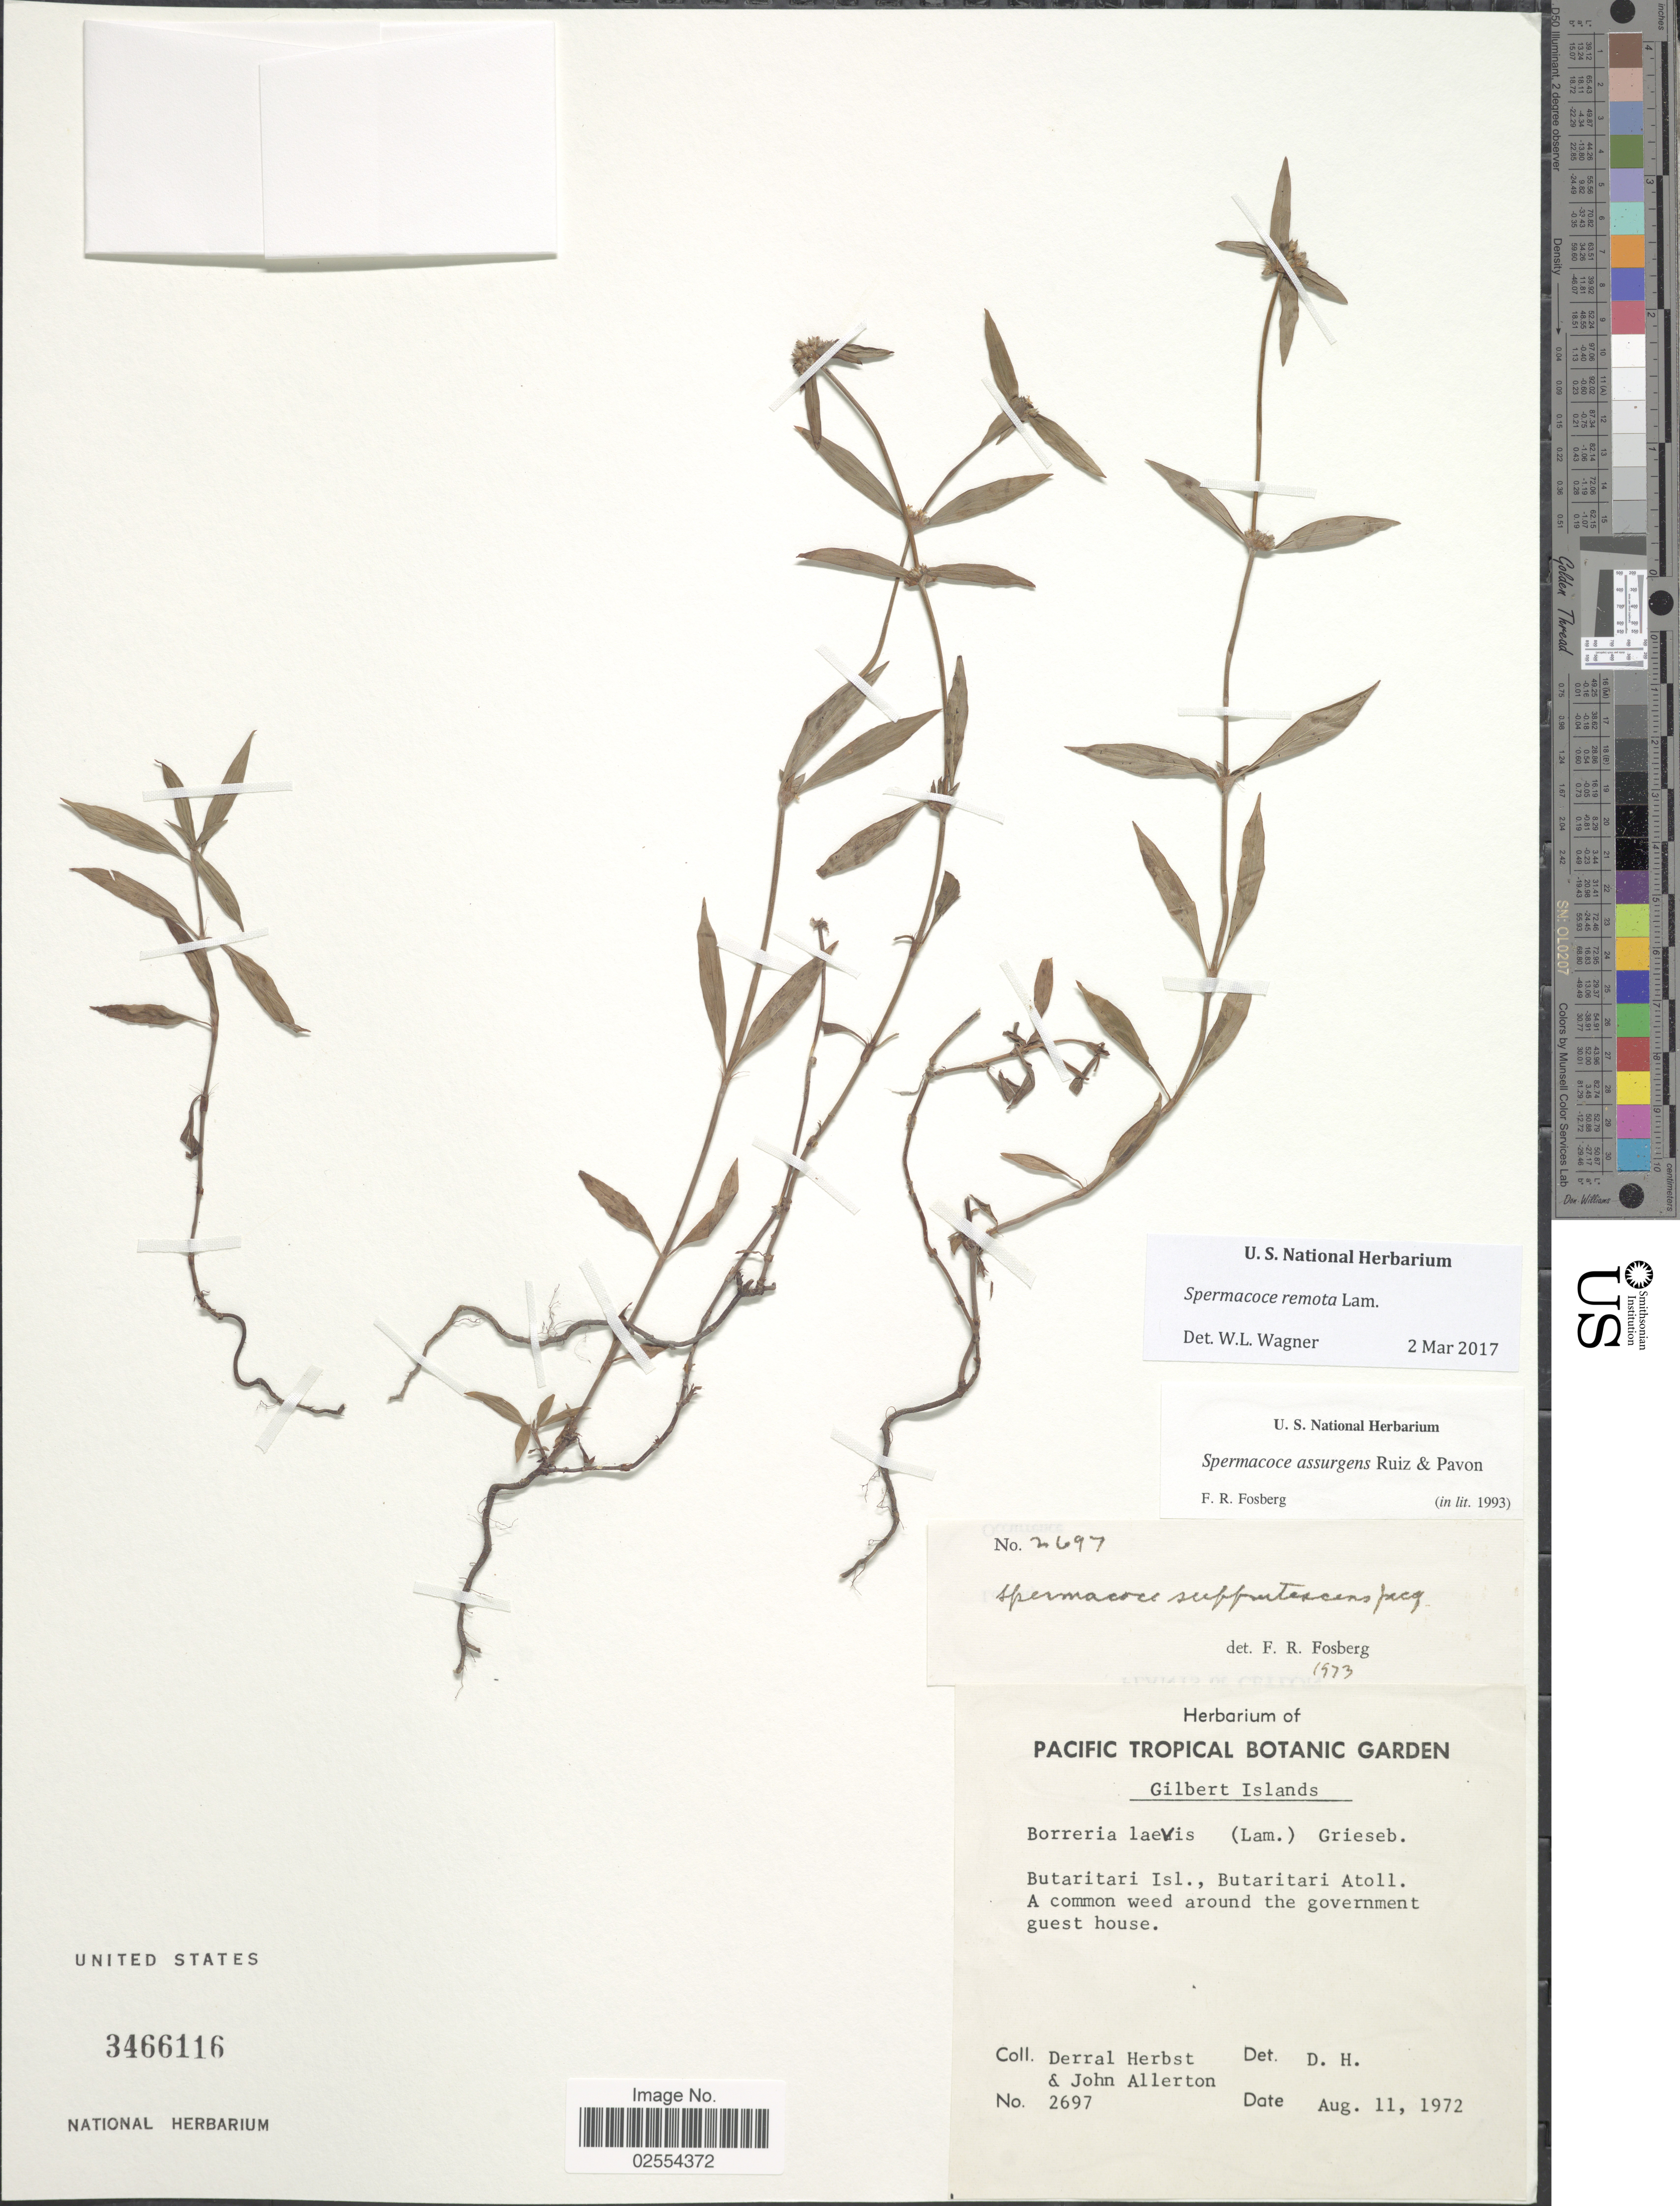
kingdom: Plantae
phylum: Tracheophyta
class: Magnoliopsida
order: Gentianales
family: Rubiaceae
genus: Spermacoce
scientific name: Spermacoce remota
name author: Lam.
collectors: D. R. Herbst & J. Allerton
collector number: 2697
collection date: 1972-08-11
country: Kiribati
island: Butaritari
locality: Gilbert Islands, Butaritari Isl., Butaritari Atoll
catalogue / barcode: US 3466116